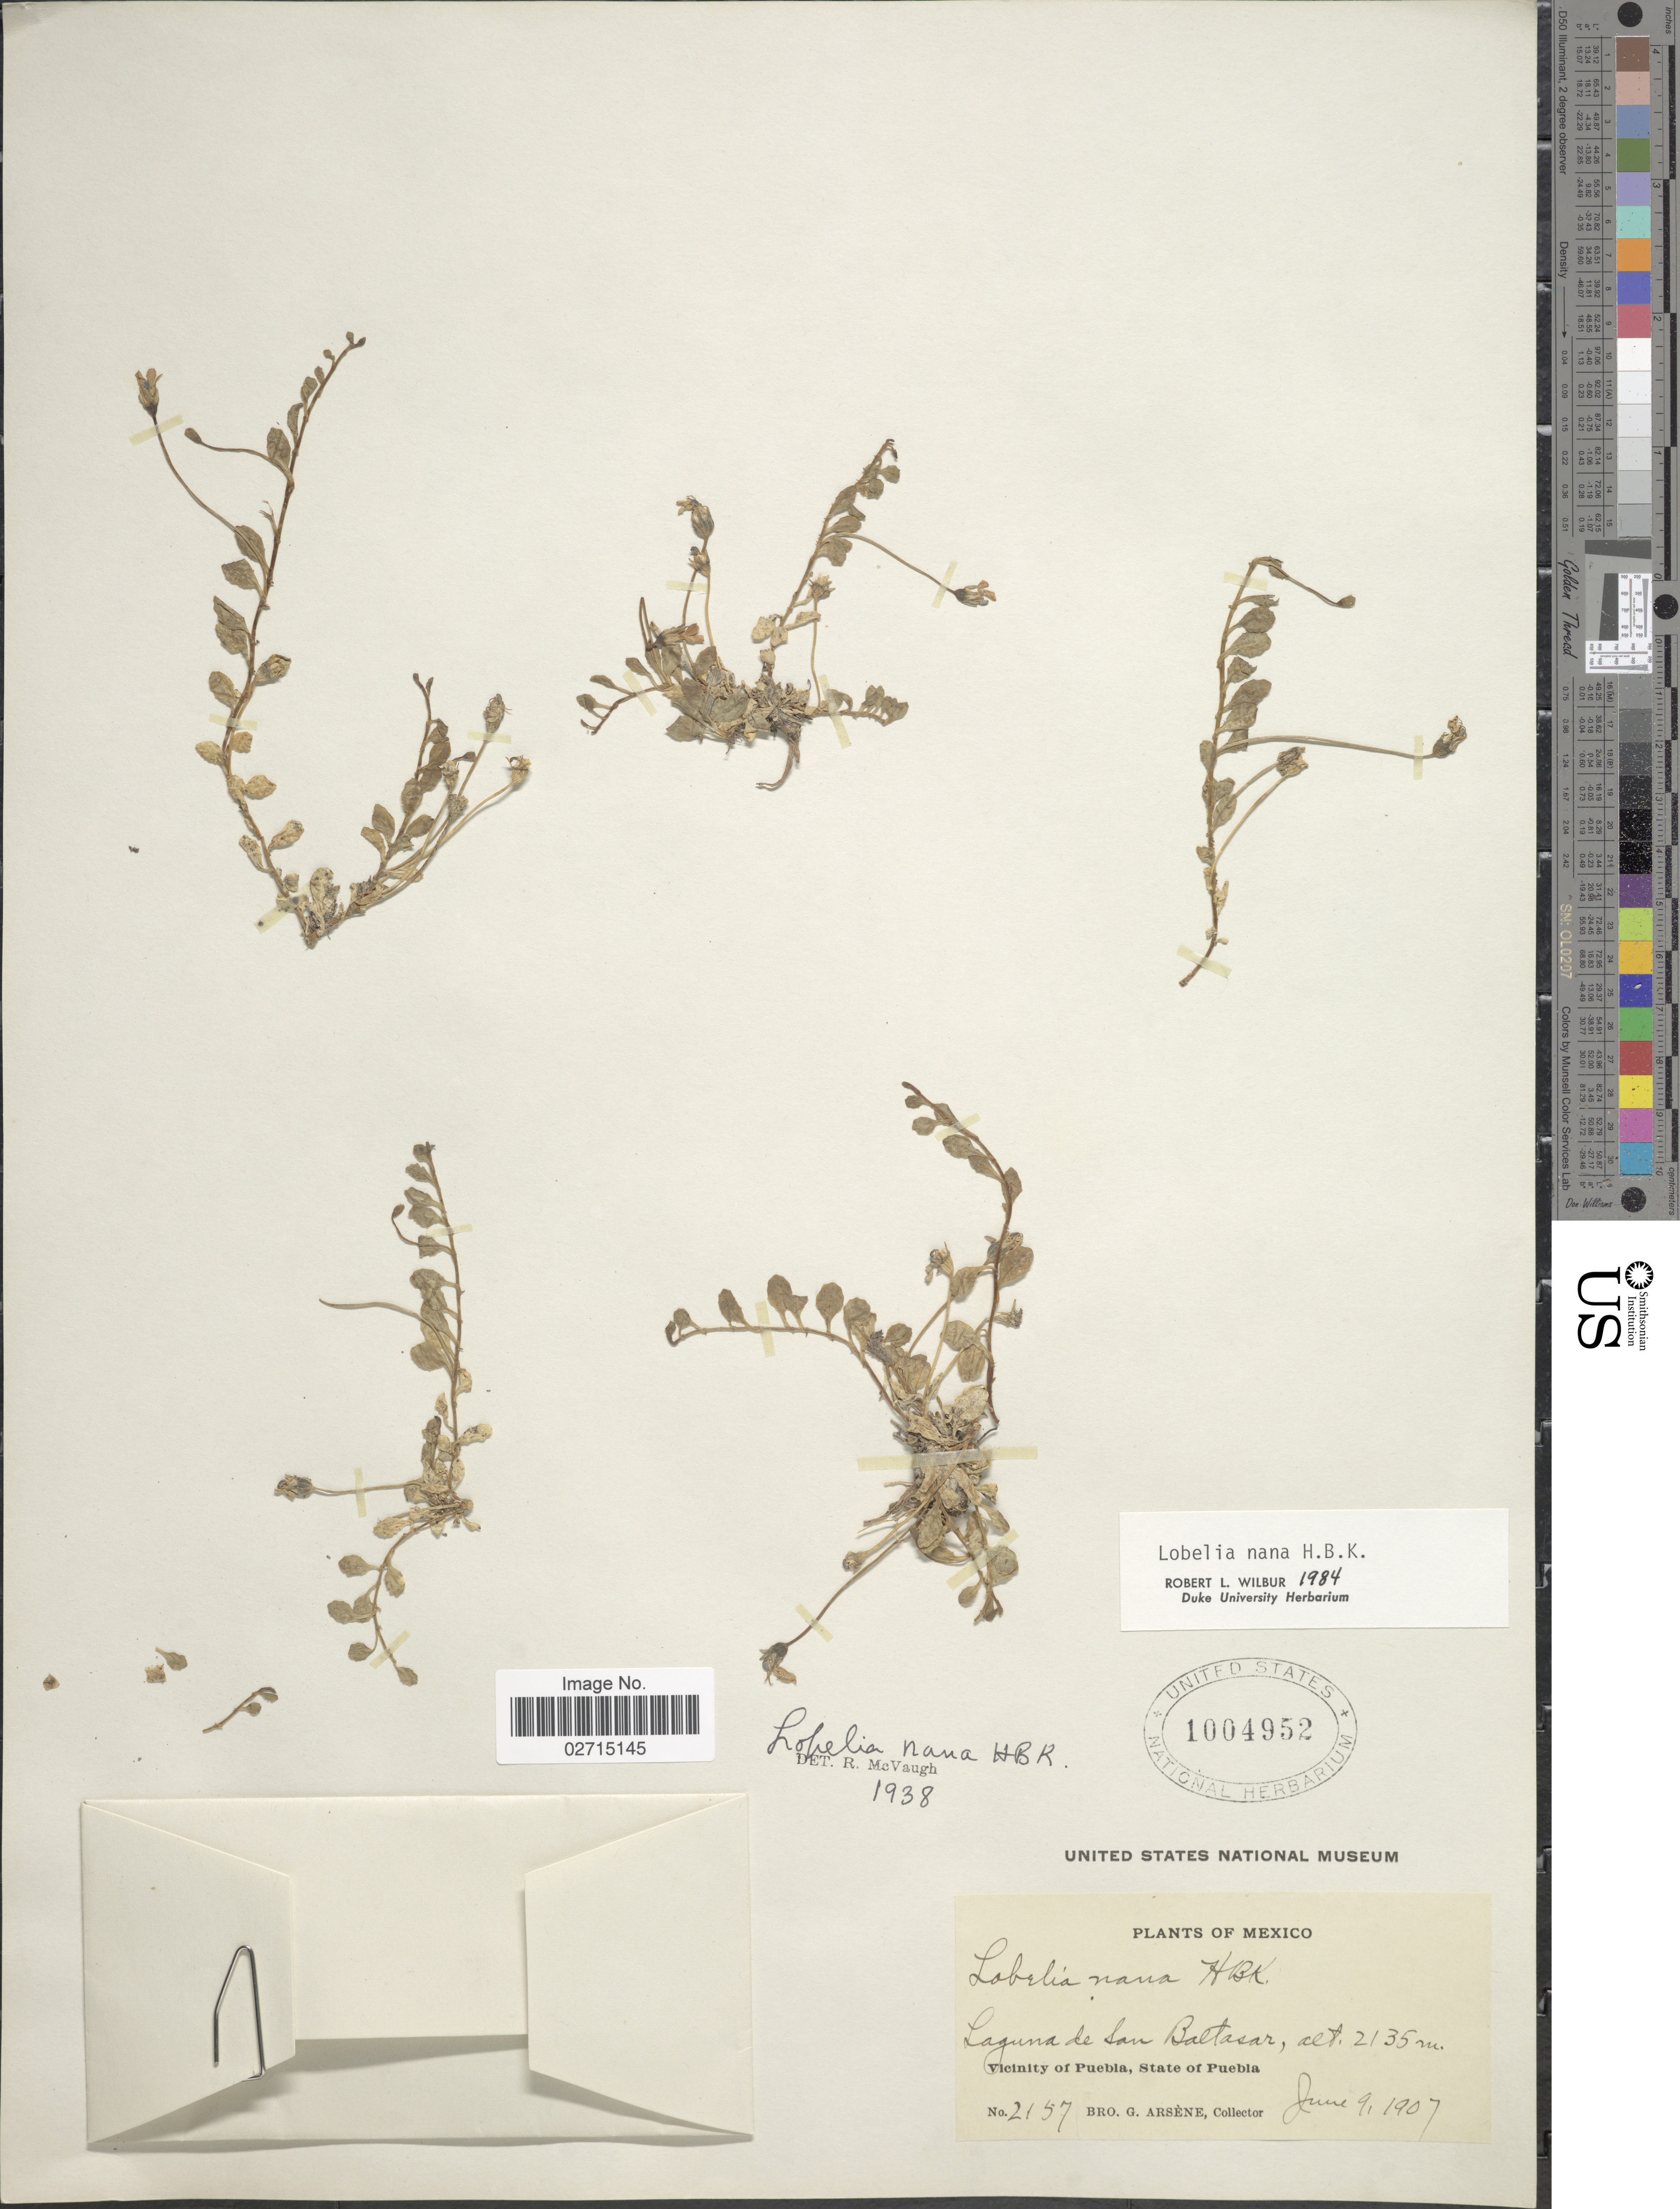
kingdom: Plantae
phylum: Tracheophyta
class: Magnoliopsida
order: Asterales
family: Campanulaceae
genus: Lobelia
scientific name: Lobelia nana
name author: Kunth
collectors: Bro. G. Arsène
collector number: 2157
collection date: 1907-06-09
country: Mexico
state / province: Puebla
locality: Laguna de San Baltasar, Vicinity of Puebla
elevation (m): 2135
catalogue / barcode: US 1004952